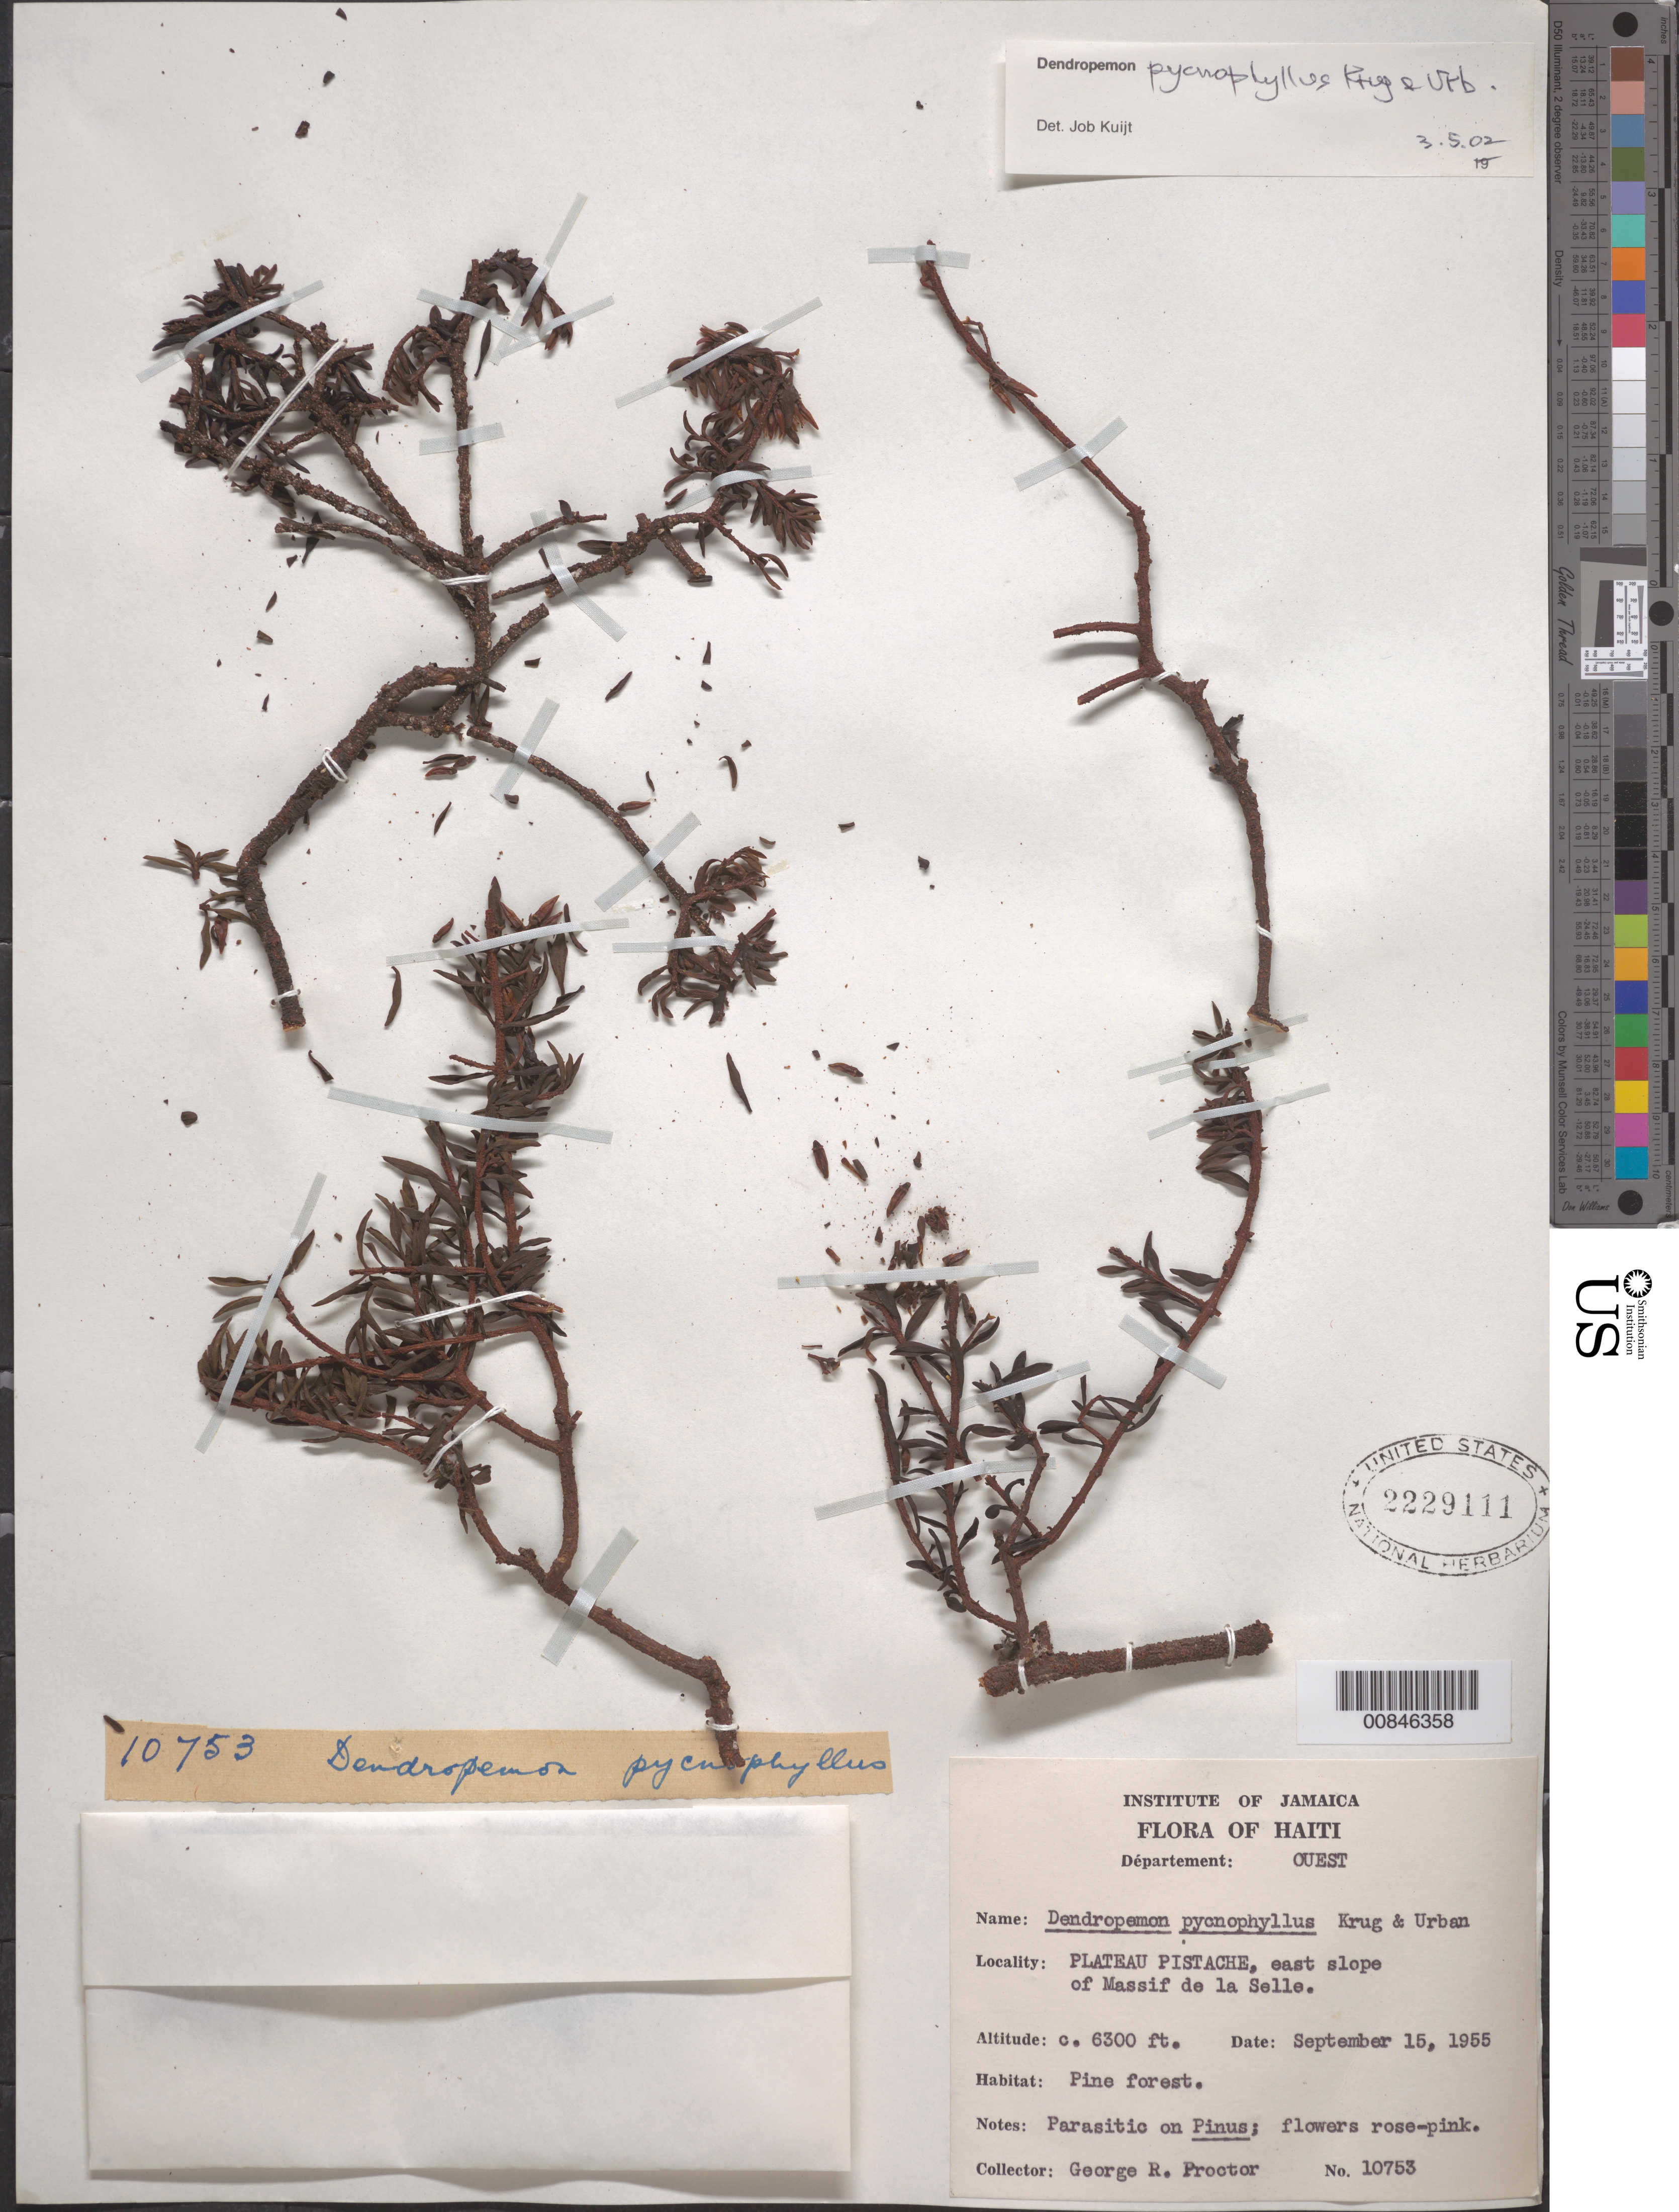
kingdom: Plantae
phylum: Tracheophyta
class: Magnoliopsida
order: Santalales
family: Loranthaceae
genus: Dendropemon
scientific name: Dendropemon pycnophyllus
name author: Krug & Urb.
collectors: G. R. Proctor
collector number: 10753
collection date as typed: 15 Sep 1955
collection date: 1955-09-15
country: Haiti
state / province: Ouest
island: Hispaniola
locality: Plateau Pistache, east slope of Massif de la Selle.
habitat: On pinus. Pine forest.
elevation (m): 1920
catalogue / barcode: US 2229111